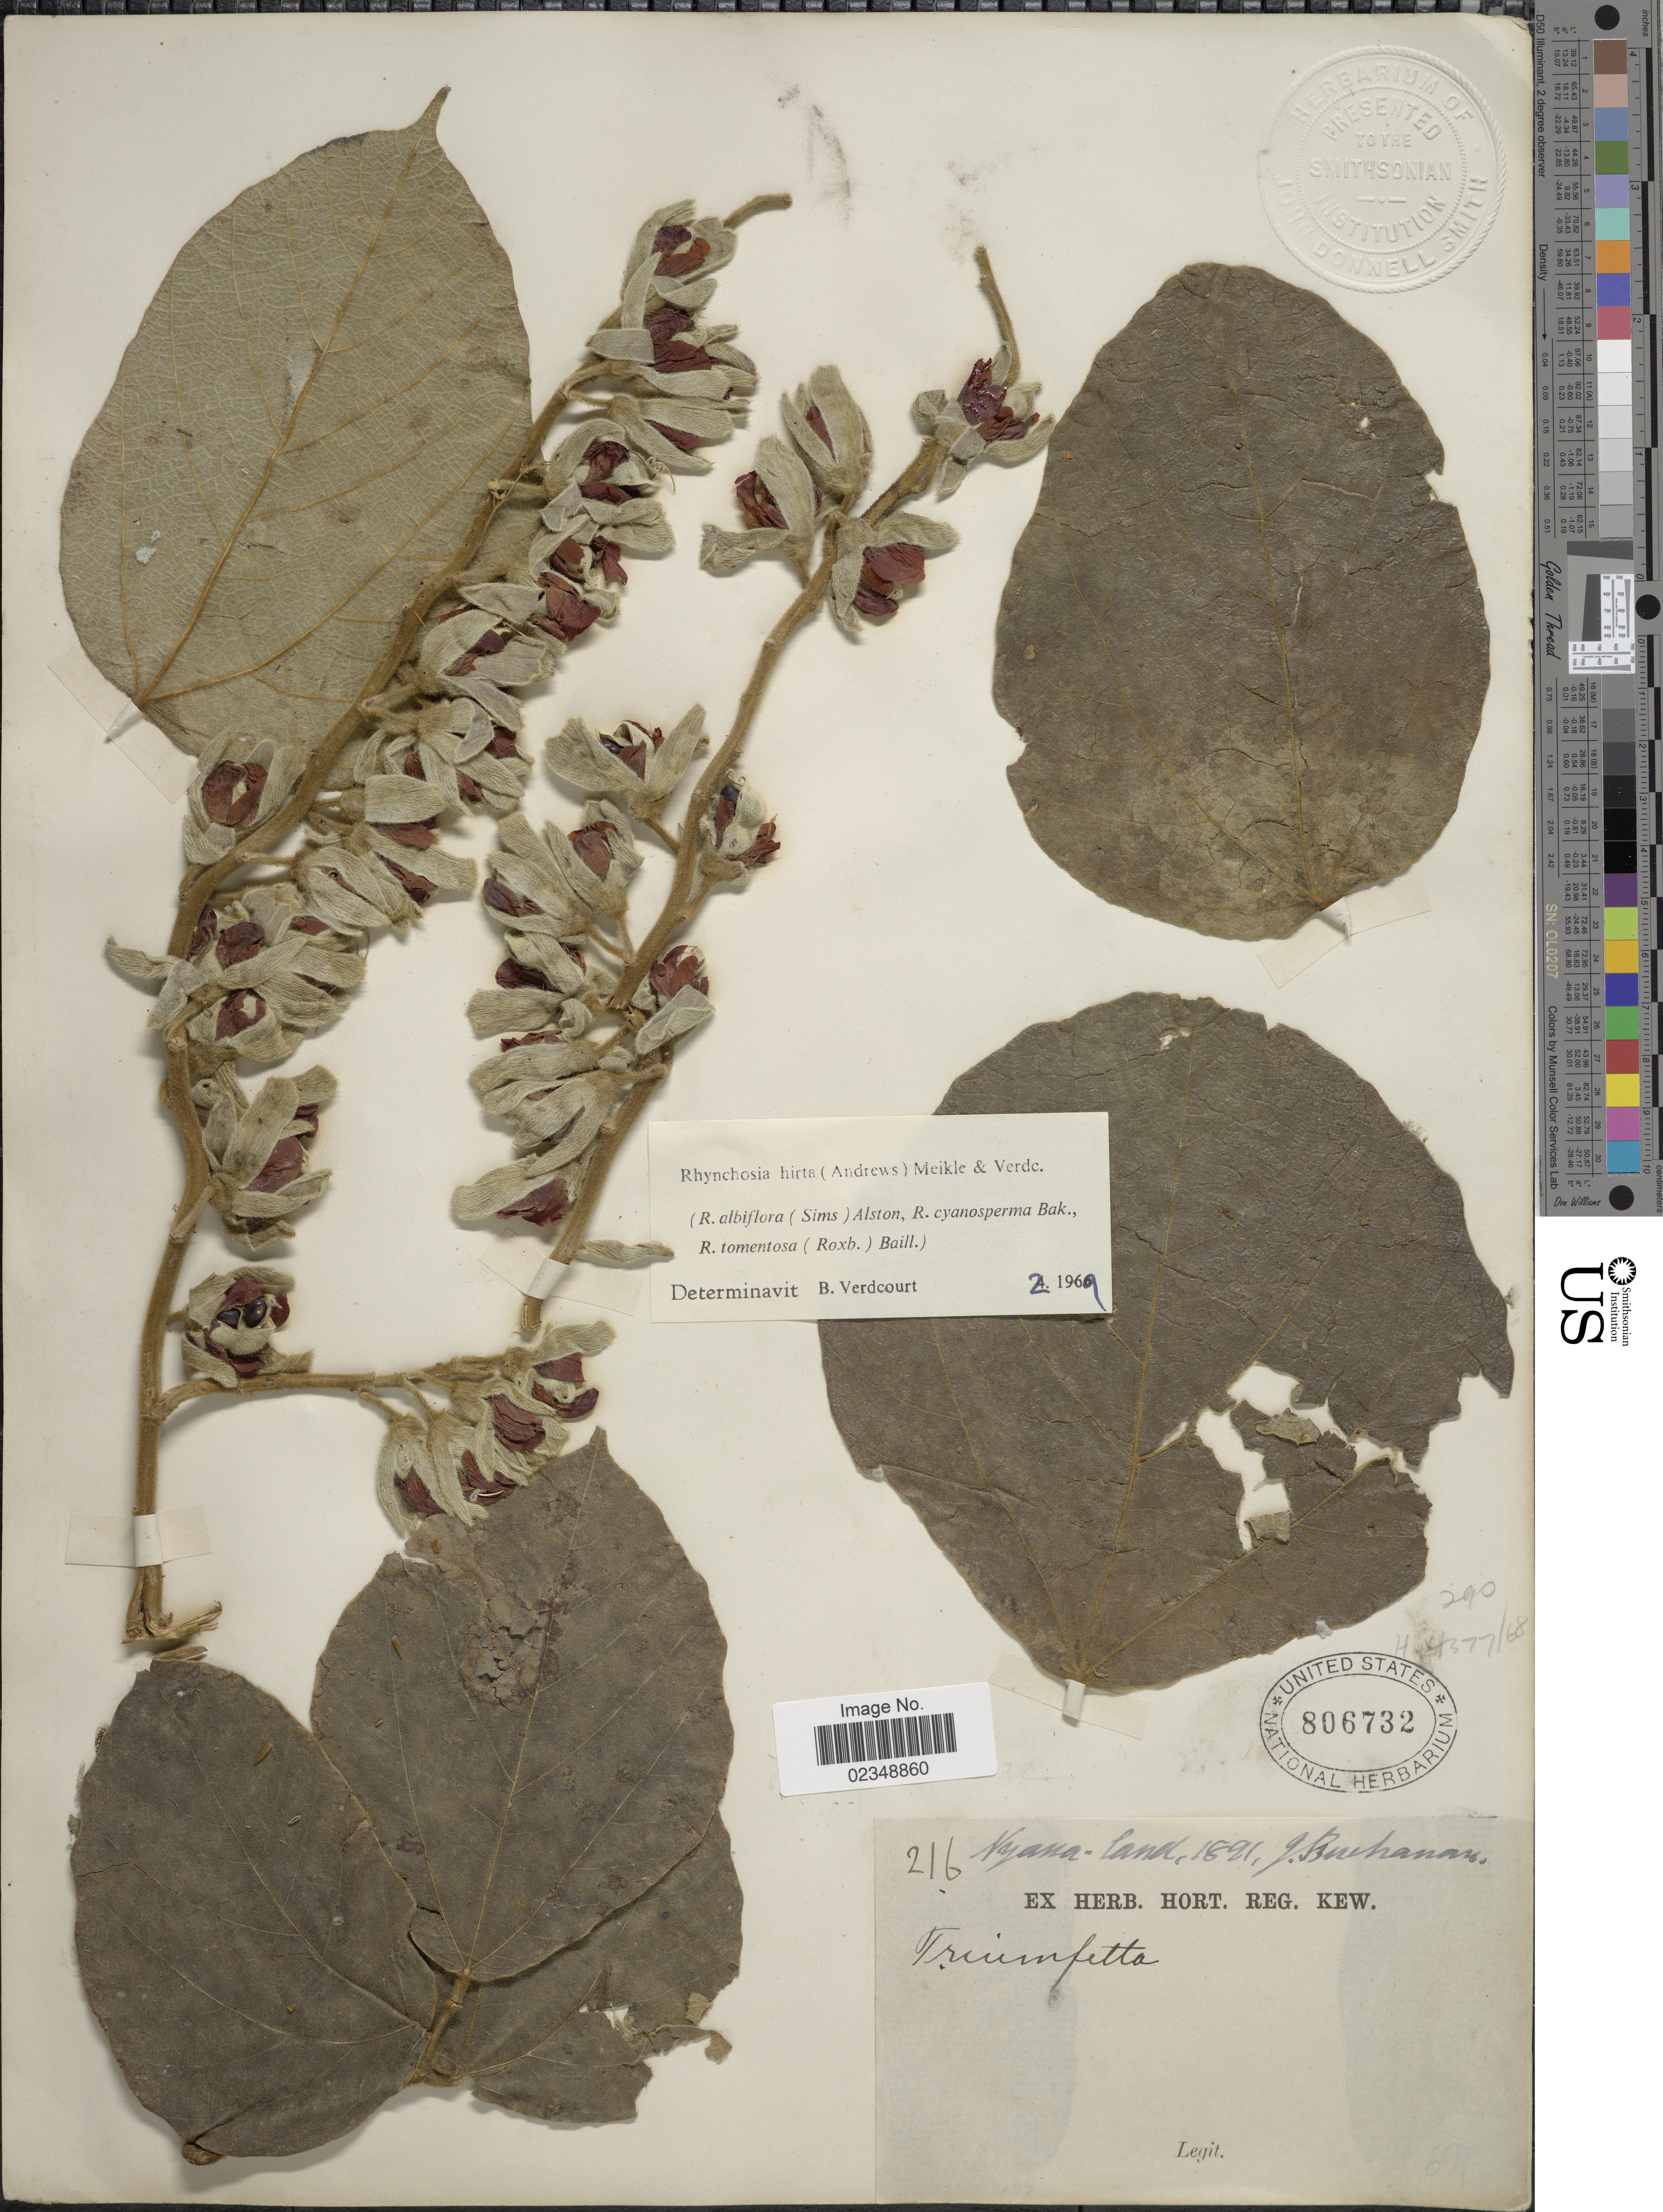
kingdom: Plantae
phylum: Tracheophyta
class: Magnoliopsida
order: Fabales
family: Fabaceae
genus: Rhynchosia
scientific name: Rhynchosia hirta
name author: (Andrews) Meikle & Verdc.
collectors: J. Buchanan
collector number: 216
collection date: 1891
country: Malawi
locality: Nyassa-land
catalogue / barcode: US 806732